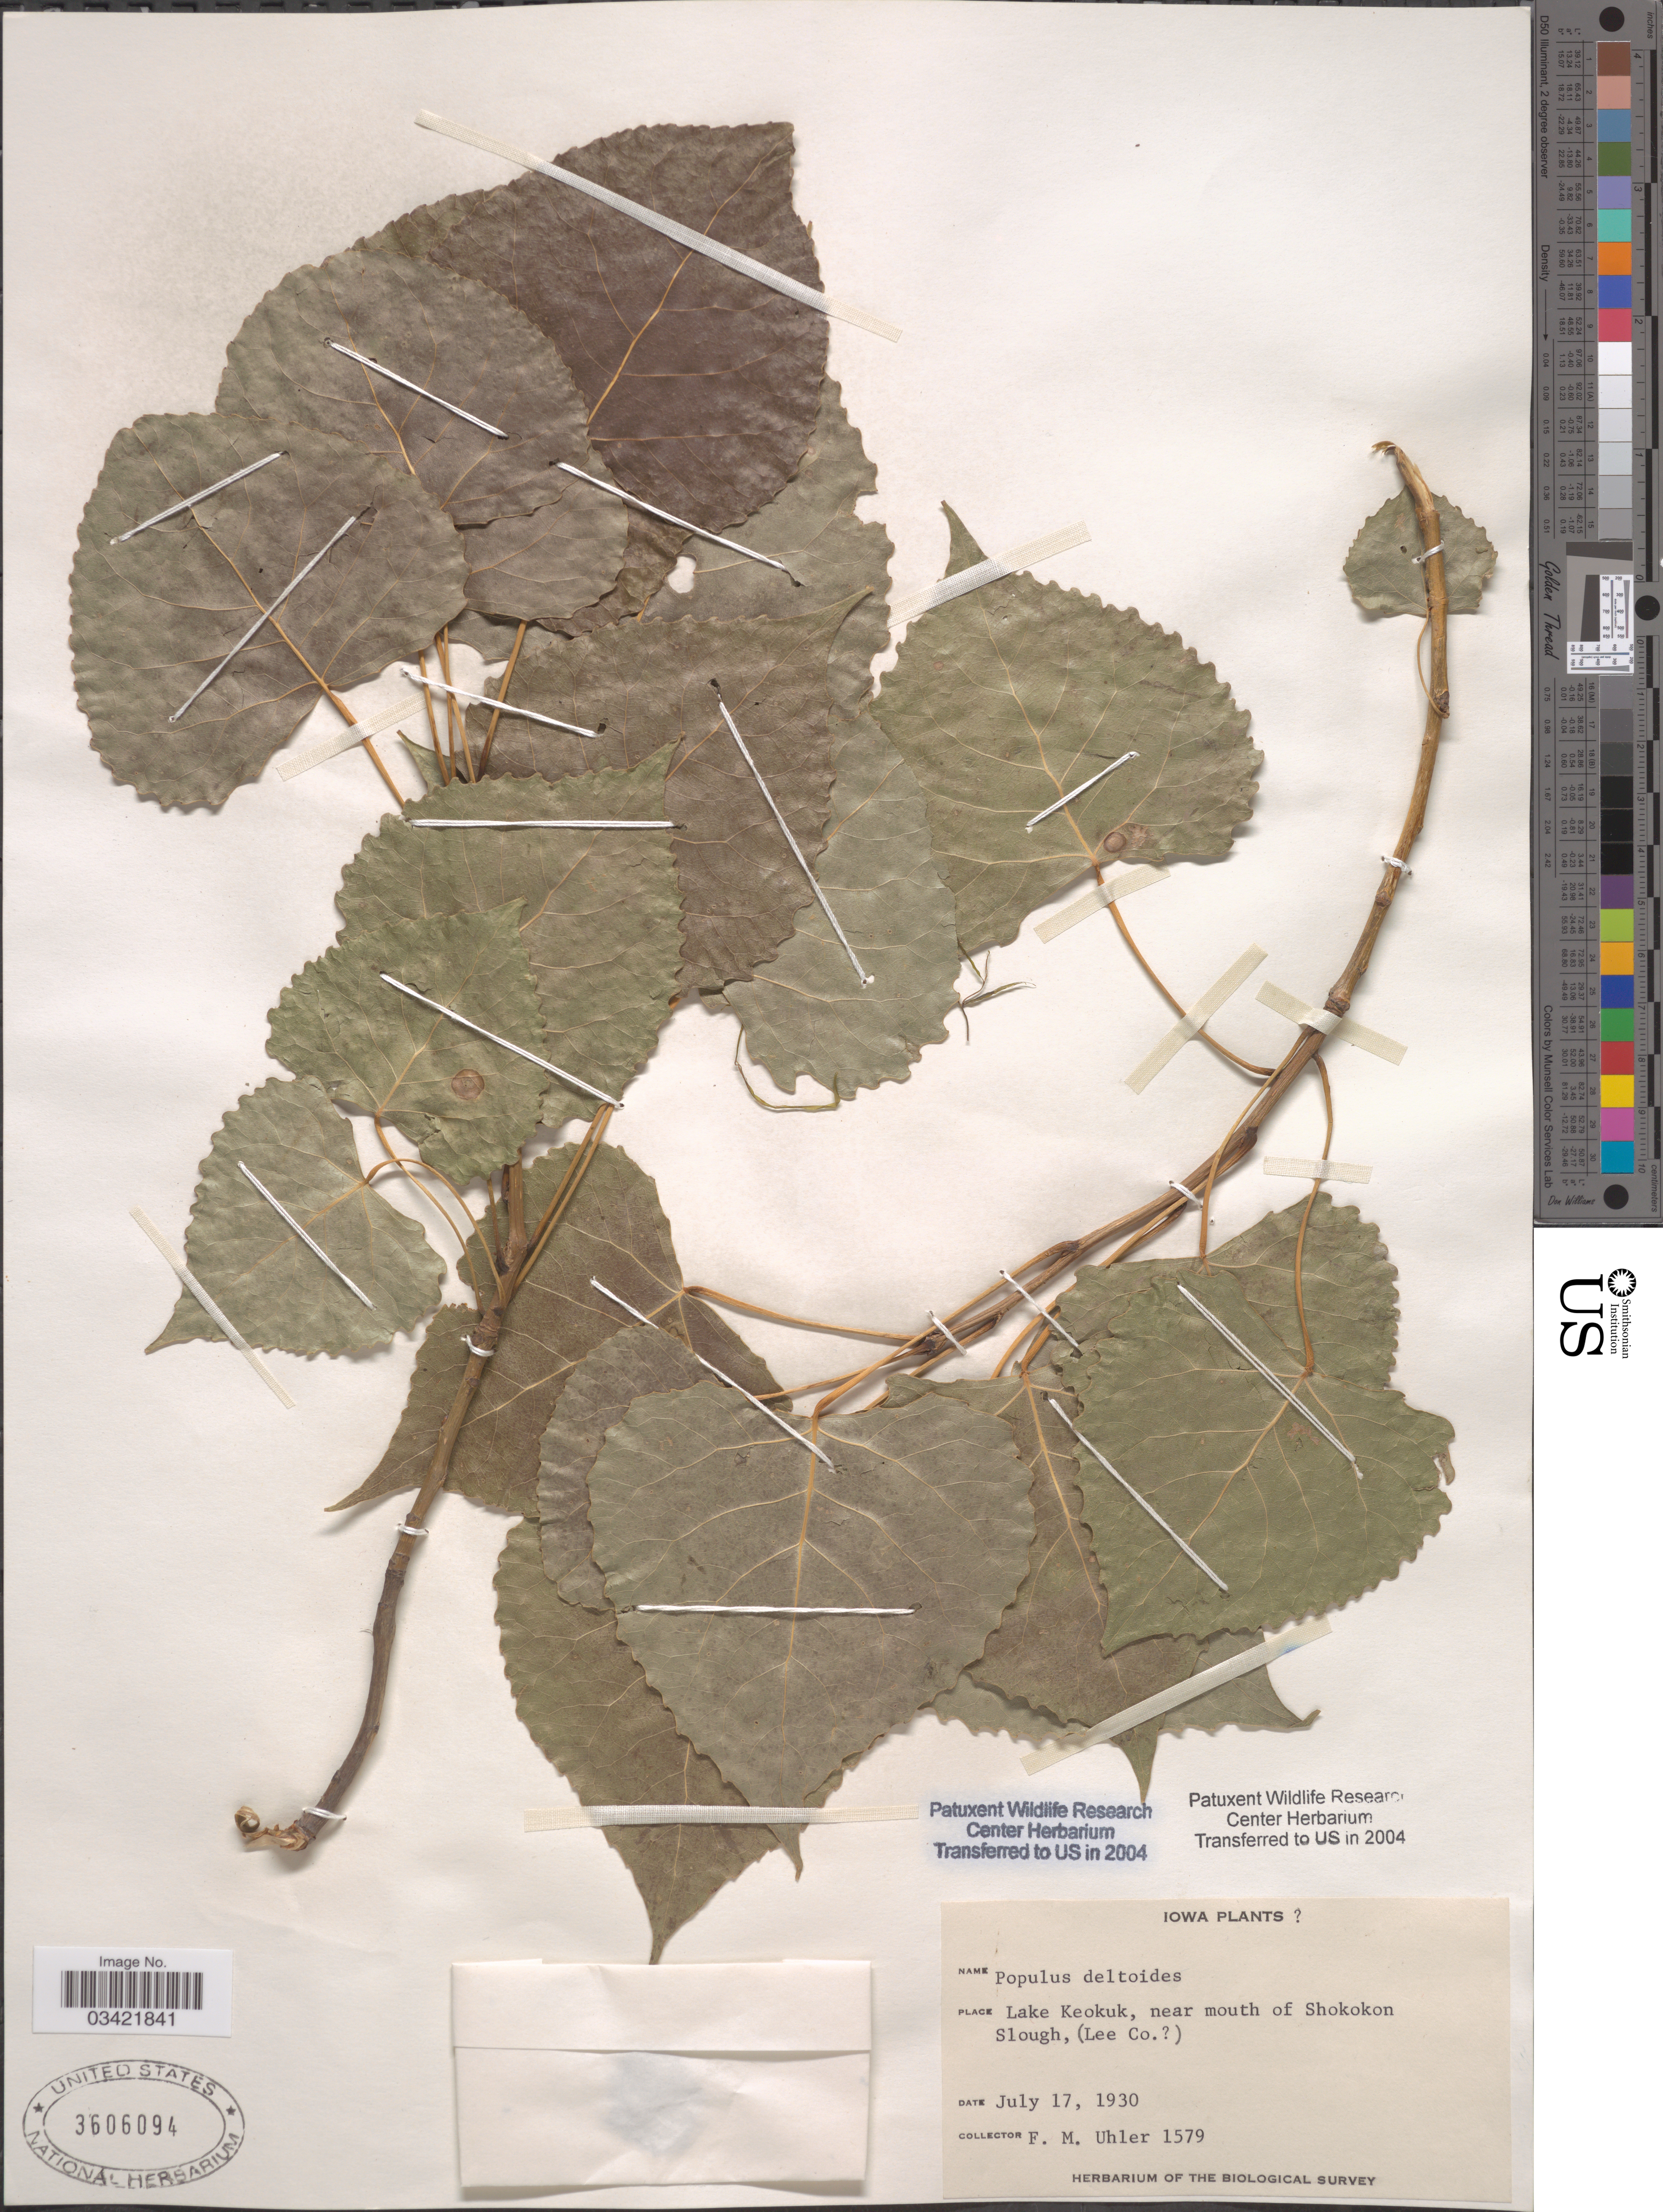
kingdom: Plantae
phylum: Tracheophyta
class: Magnoliopsida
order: Malpighiales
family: Salicaceae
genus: Populus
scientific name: Populus deltoides subsp. deltoides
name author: W. Bartram ex Marshall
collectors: F. M. Uhler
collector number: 1579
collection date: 1930-07-17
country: United States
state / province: Iowa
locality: Lake Keokuk, near mouth of Shokokon Slough, (Lee Co.).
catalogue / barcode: US 3606094